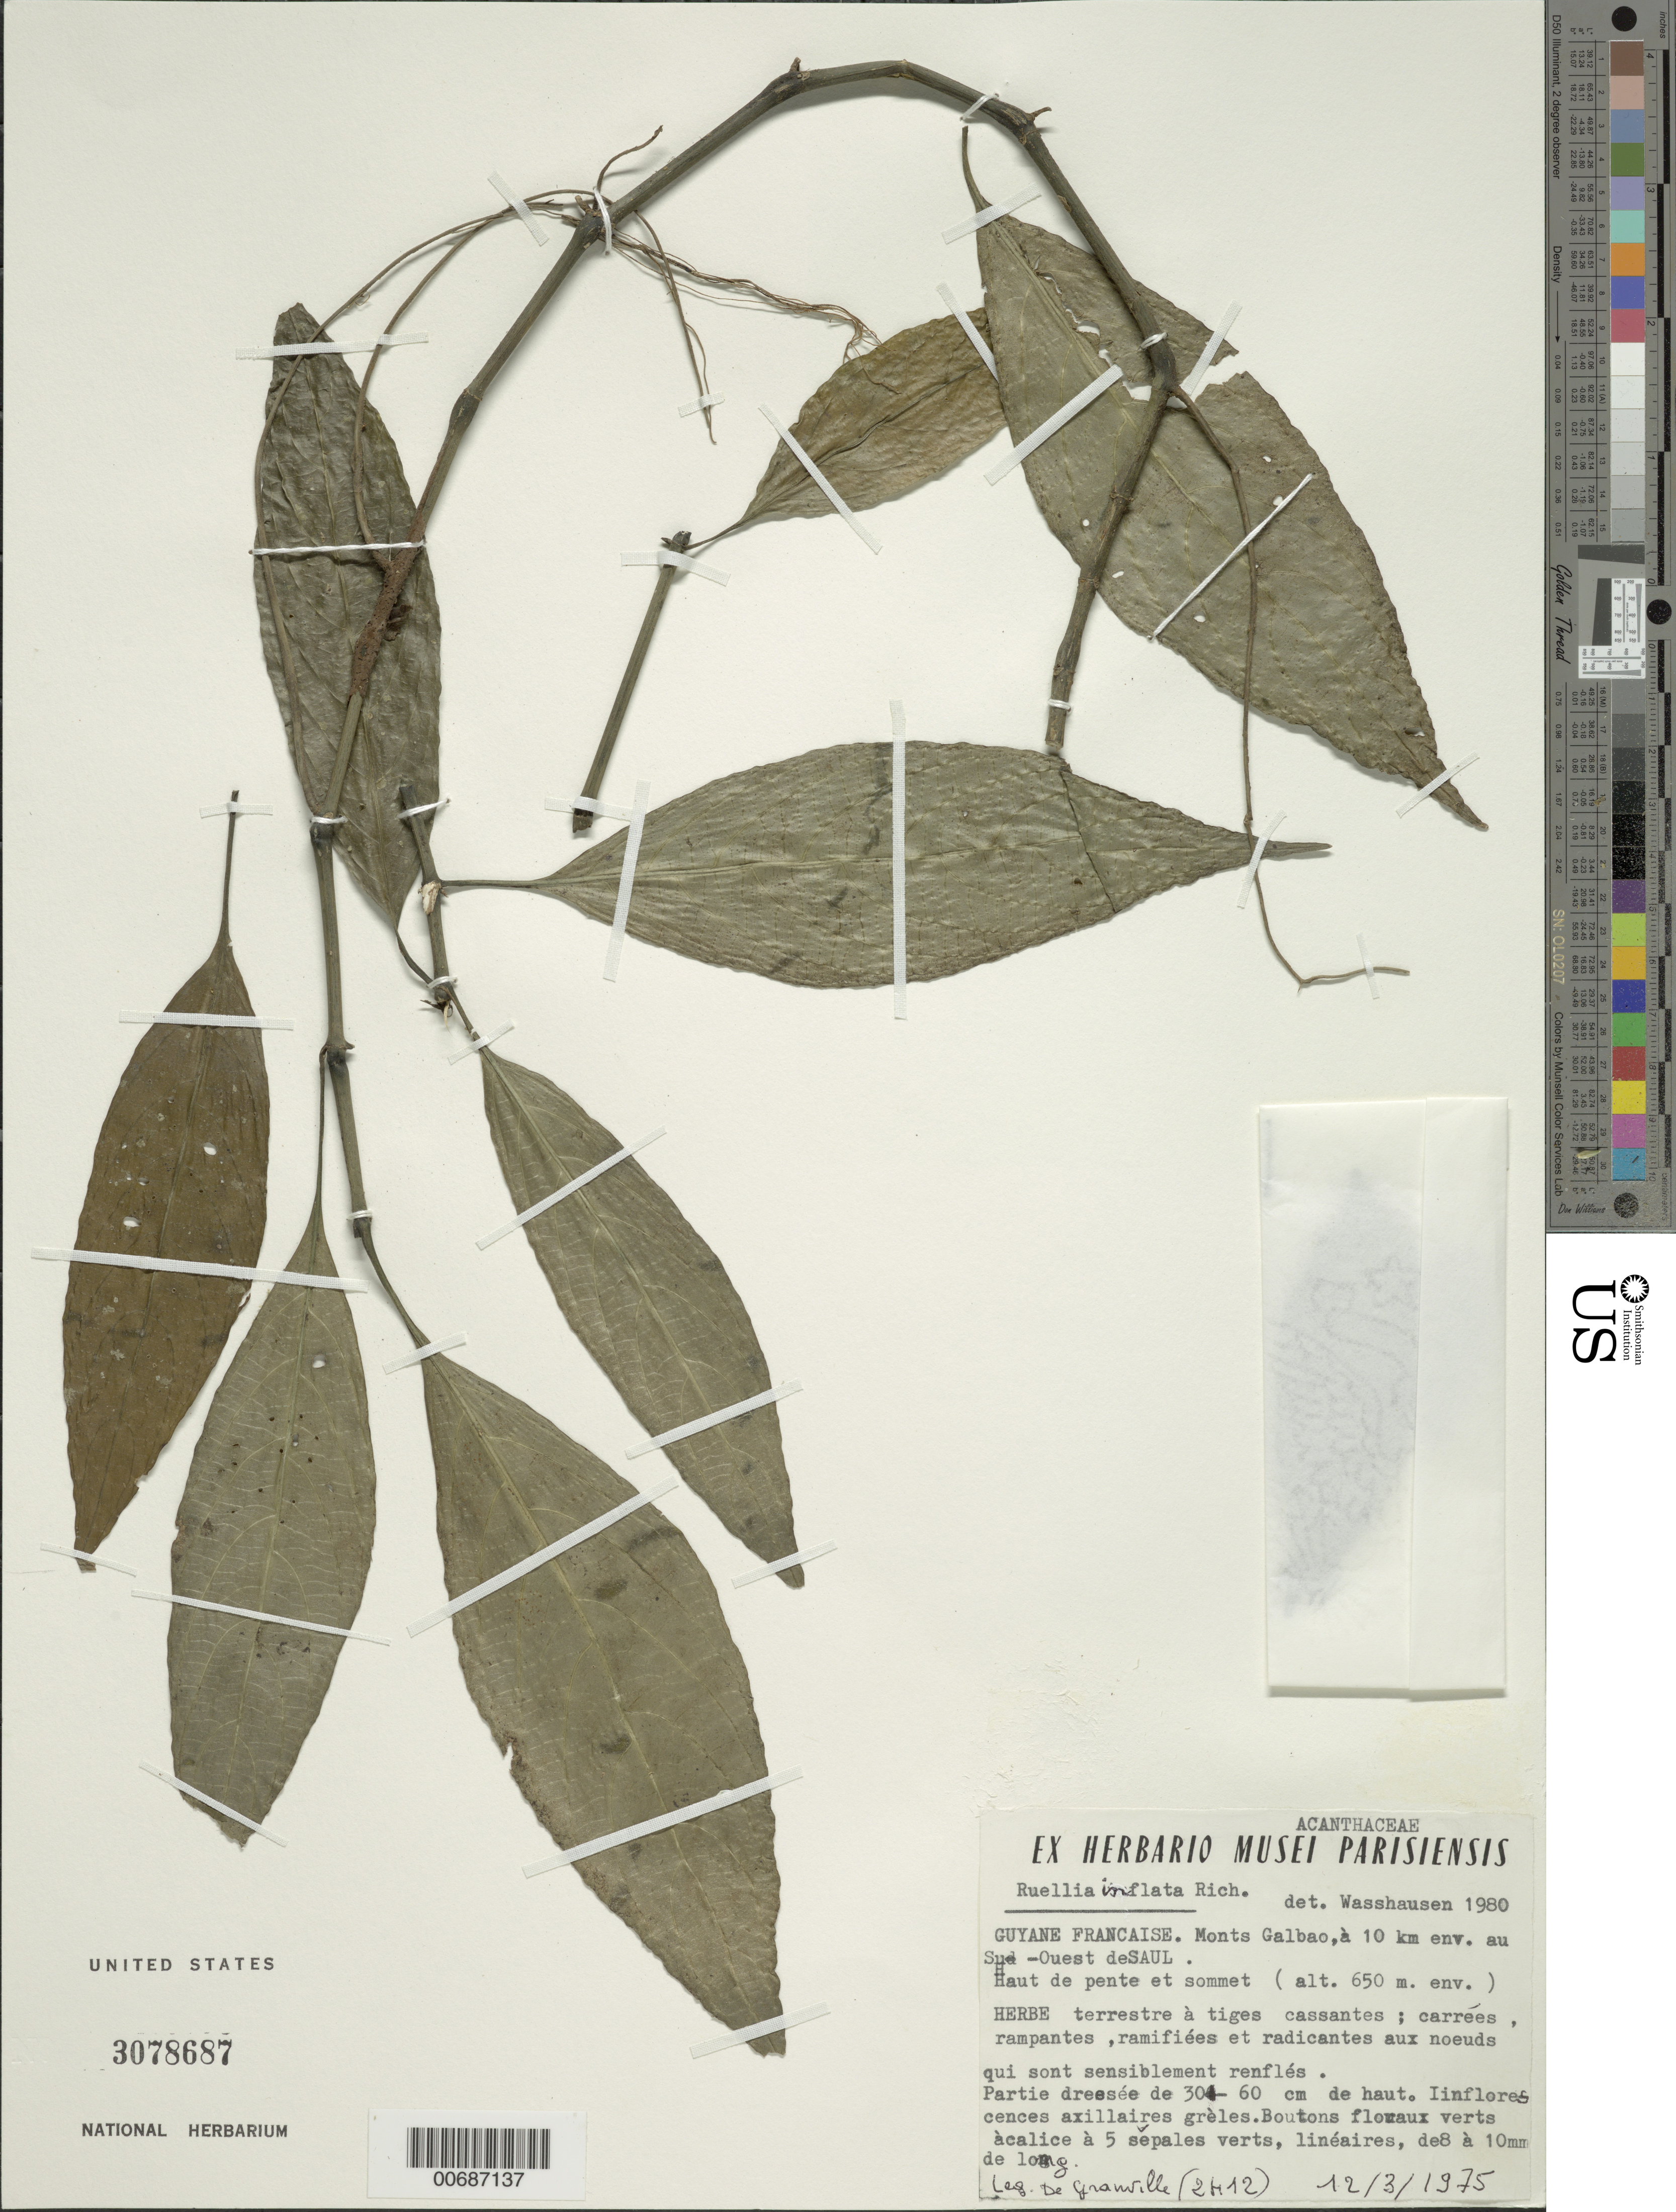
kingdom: Plantae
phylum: Tracheophyta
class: Magnoliopsida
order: Lamiales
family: Acanthaceae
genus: Ruellia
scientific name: Ruellia inflata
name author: Rich.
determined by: Wasshausen, Dieter C., (BOT), Smithsonian Institution - National Museum of Natural History (UNITED STATES)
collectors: J.-J. de Granville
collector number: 2412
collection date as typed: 12-Mar-75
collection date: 1975-03-12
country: French Guiana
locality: Monts Galbao, 10 km Sud-Ouest de Saül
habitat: Haut de pente et sommet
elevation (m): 650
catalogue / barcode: US 3078687